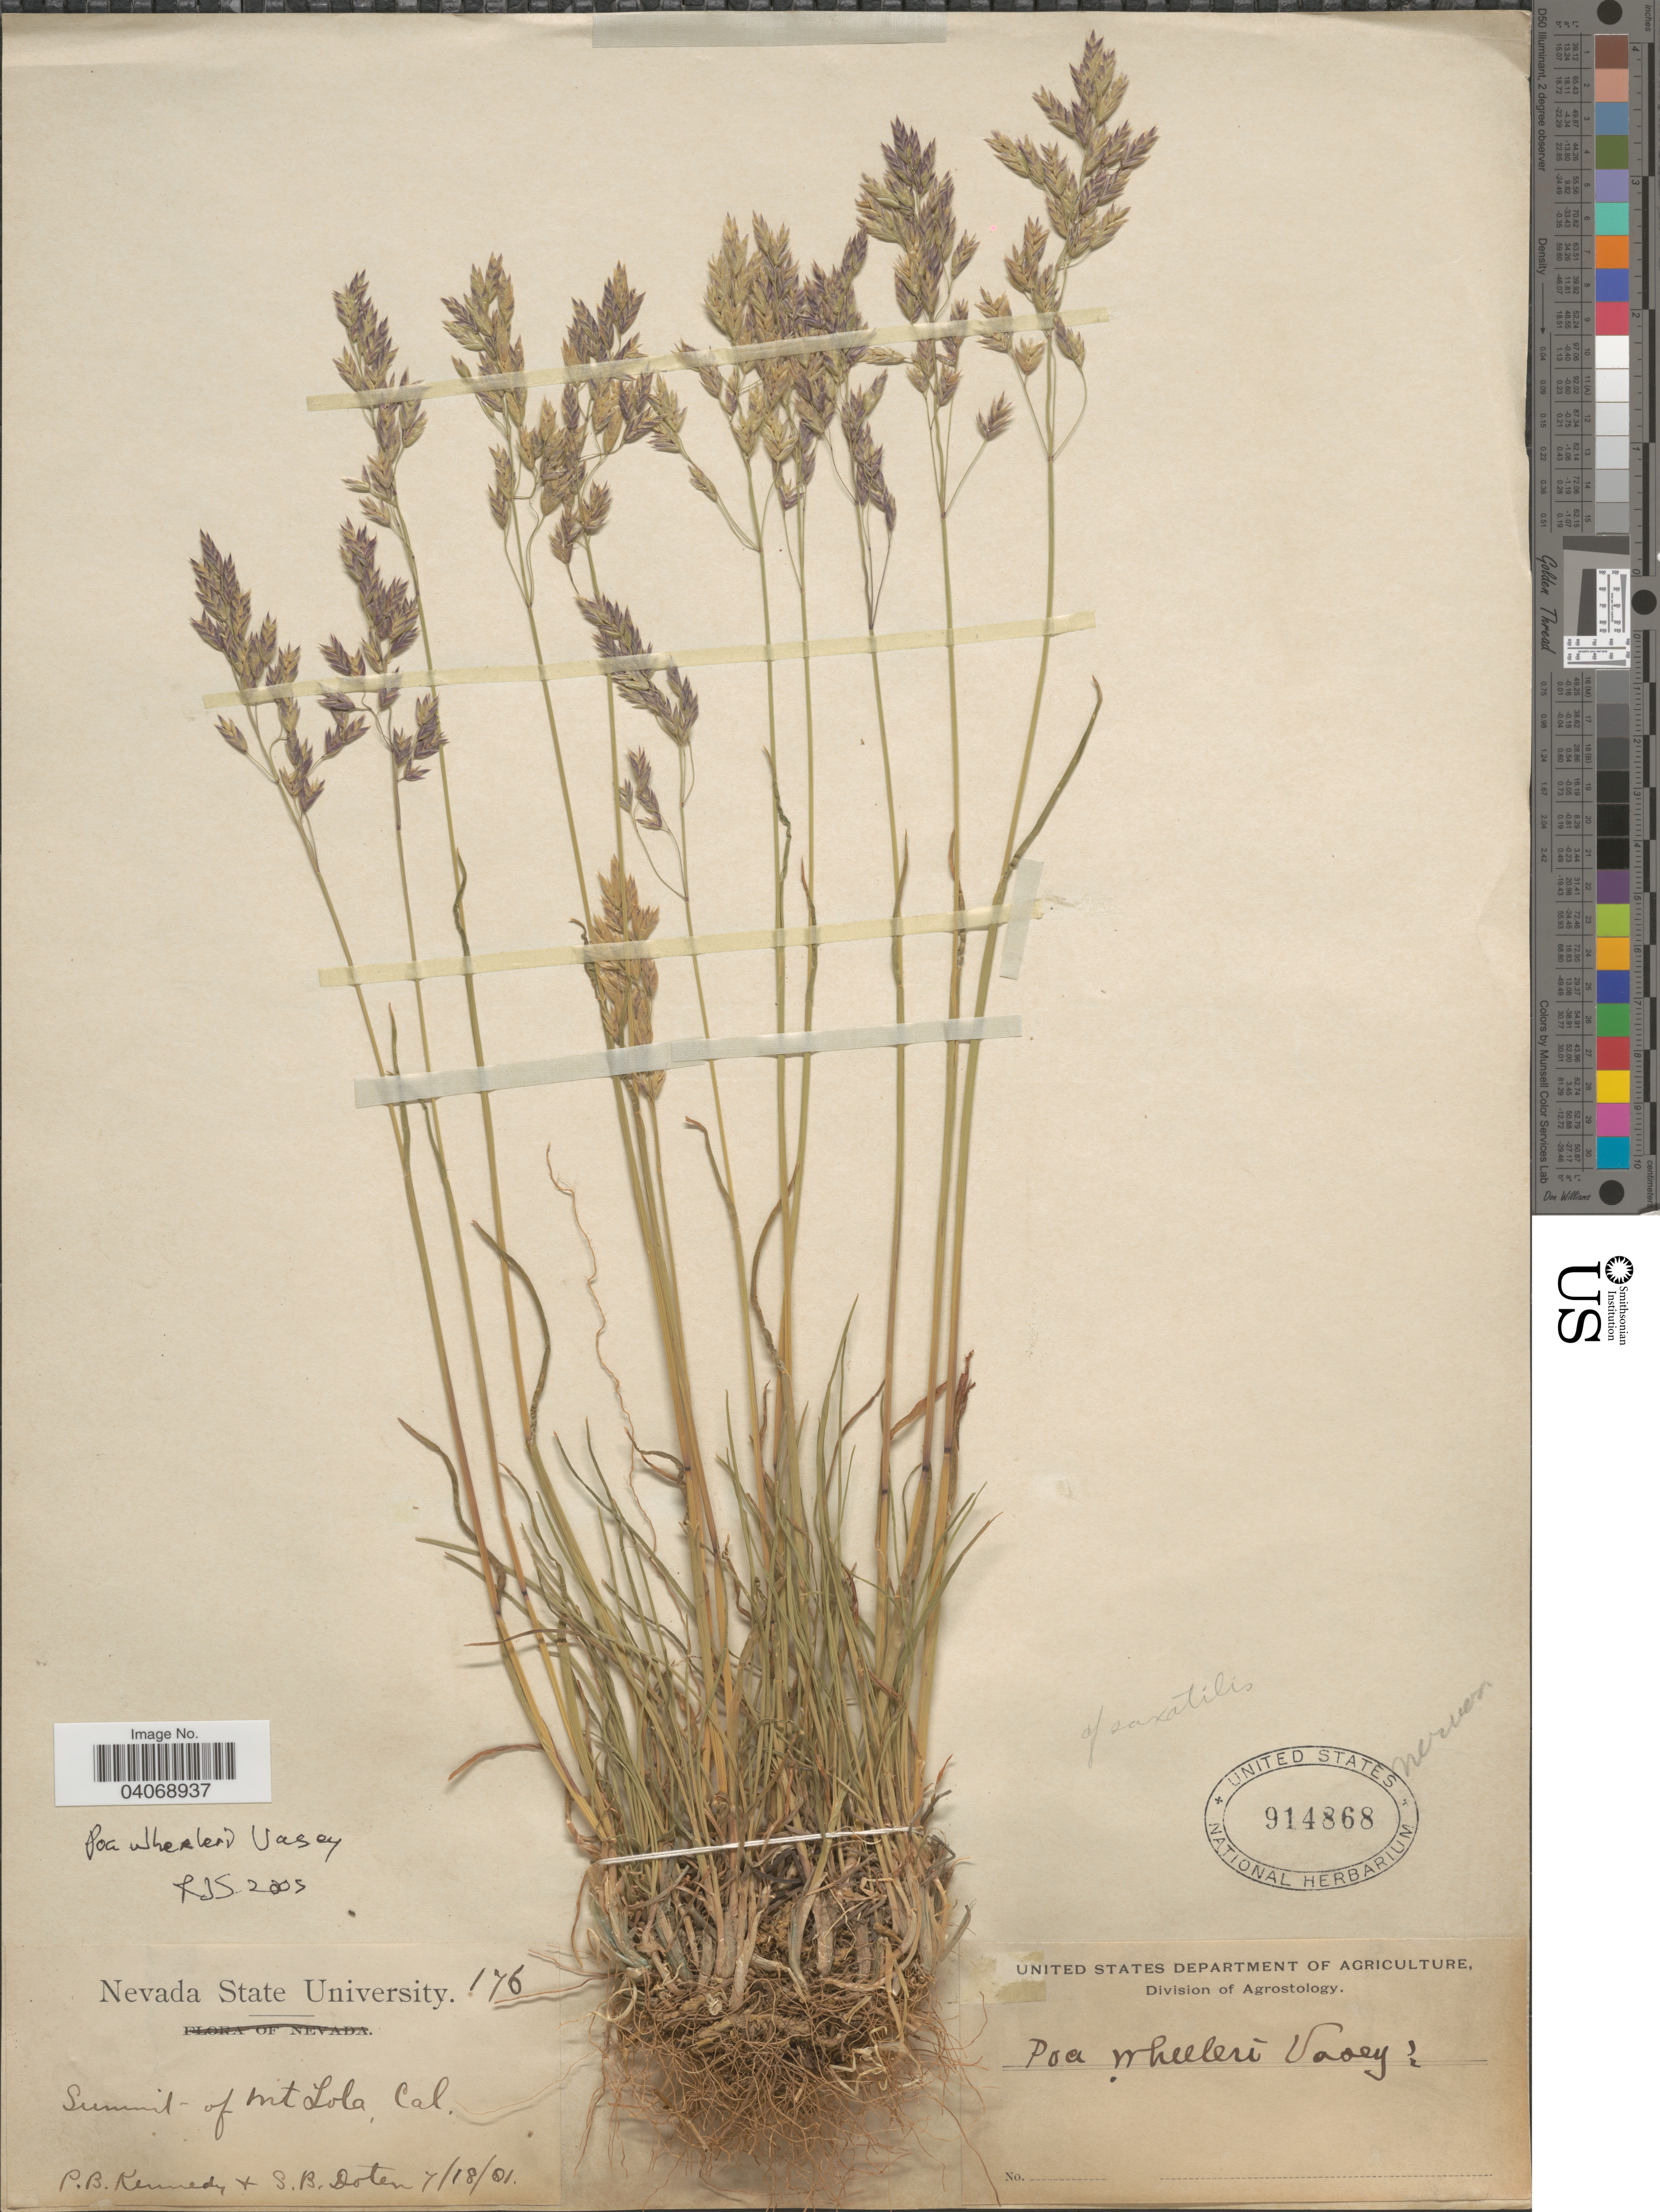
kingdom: Plantae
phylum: Tracheophyta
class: Liliopsida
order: Poales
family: Poaceae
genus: Poa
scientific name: Poa wheeleri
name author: Vasey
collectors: P. B. Kennedy & S. Doten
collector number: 176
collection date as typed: Transcribed d/m/y: 18/7/81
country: United States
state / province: California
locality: Summit of Mt Lola.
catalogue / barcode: US 914868